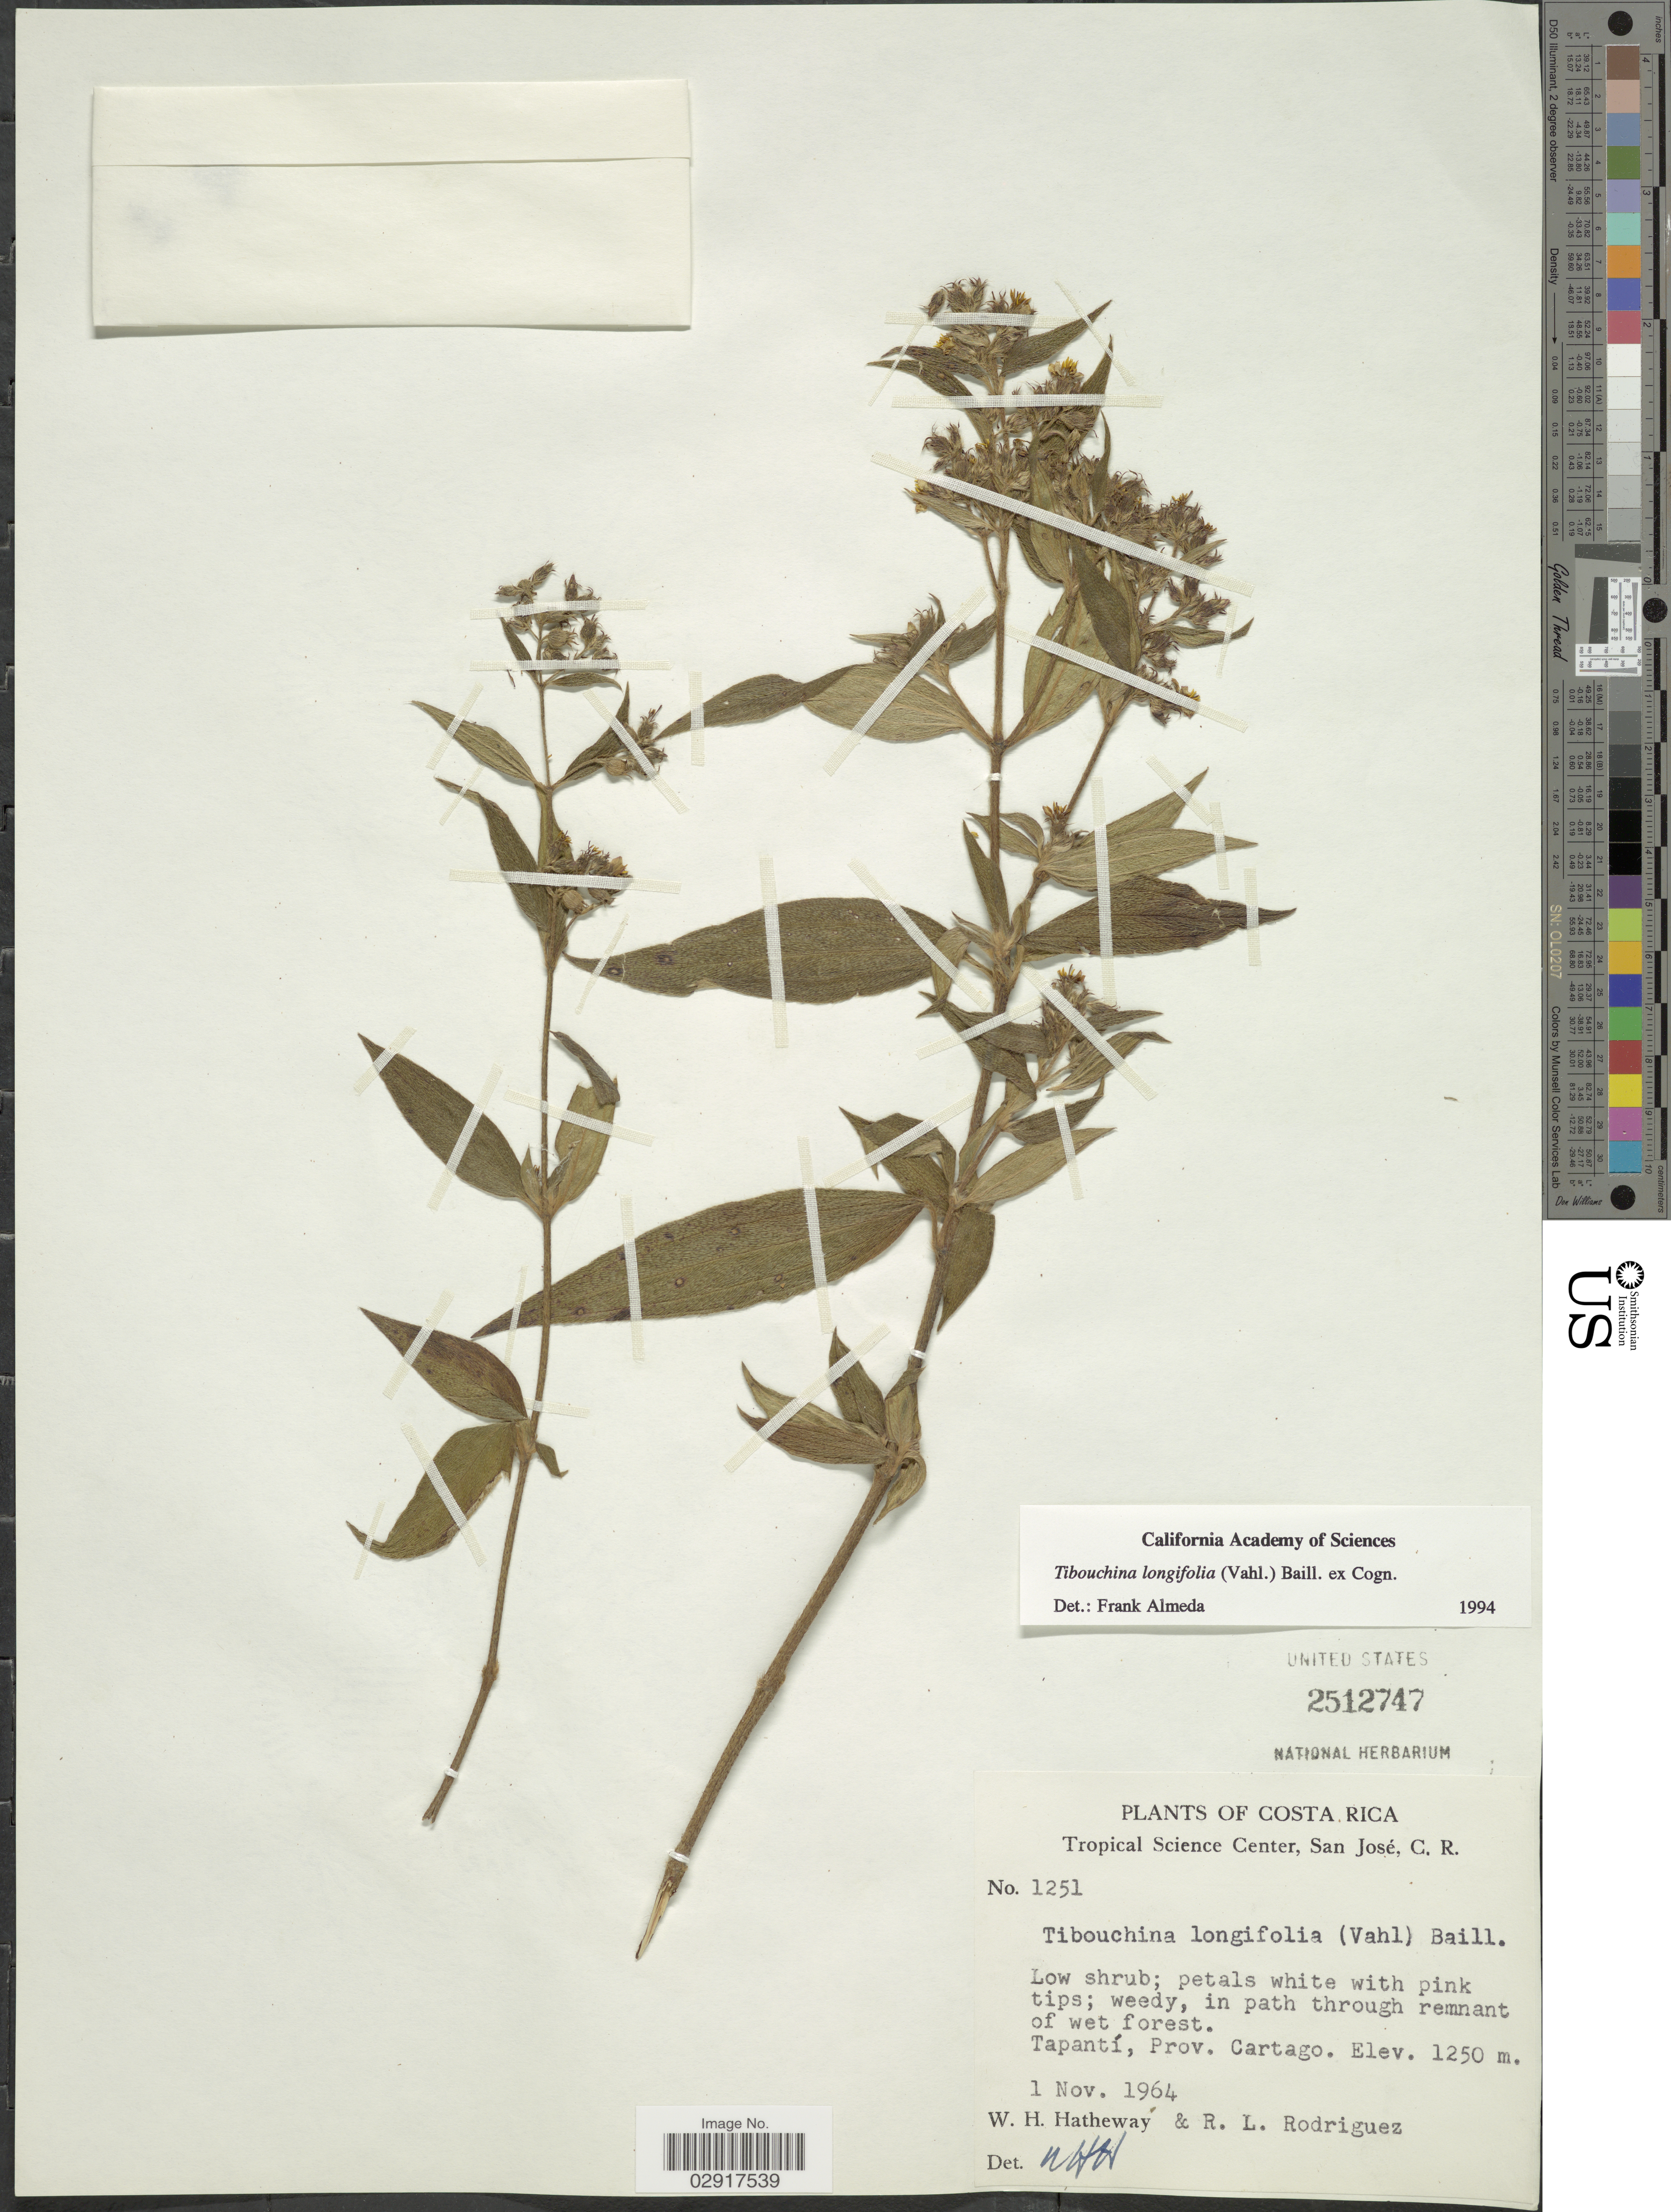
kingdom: Plantae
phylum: Tracheophyta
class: Magnoliopsida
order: Myrtales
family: Melastomataceae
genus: Chaetogastra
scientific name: Chaetogastra longifolia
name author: (Vahl) DC.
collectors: W. H. Hatheway & R. Rodriguez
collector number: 1251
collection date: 1964-11-01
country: Costa Rica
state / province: Cartago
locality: Tropical Science Center, San José, C. R. Tapantí, Prov. Cartago.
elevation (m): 1250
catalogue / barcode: US 2512747